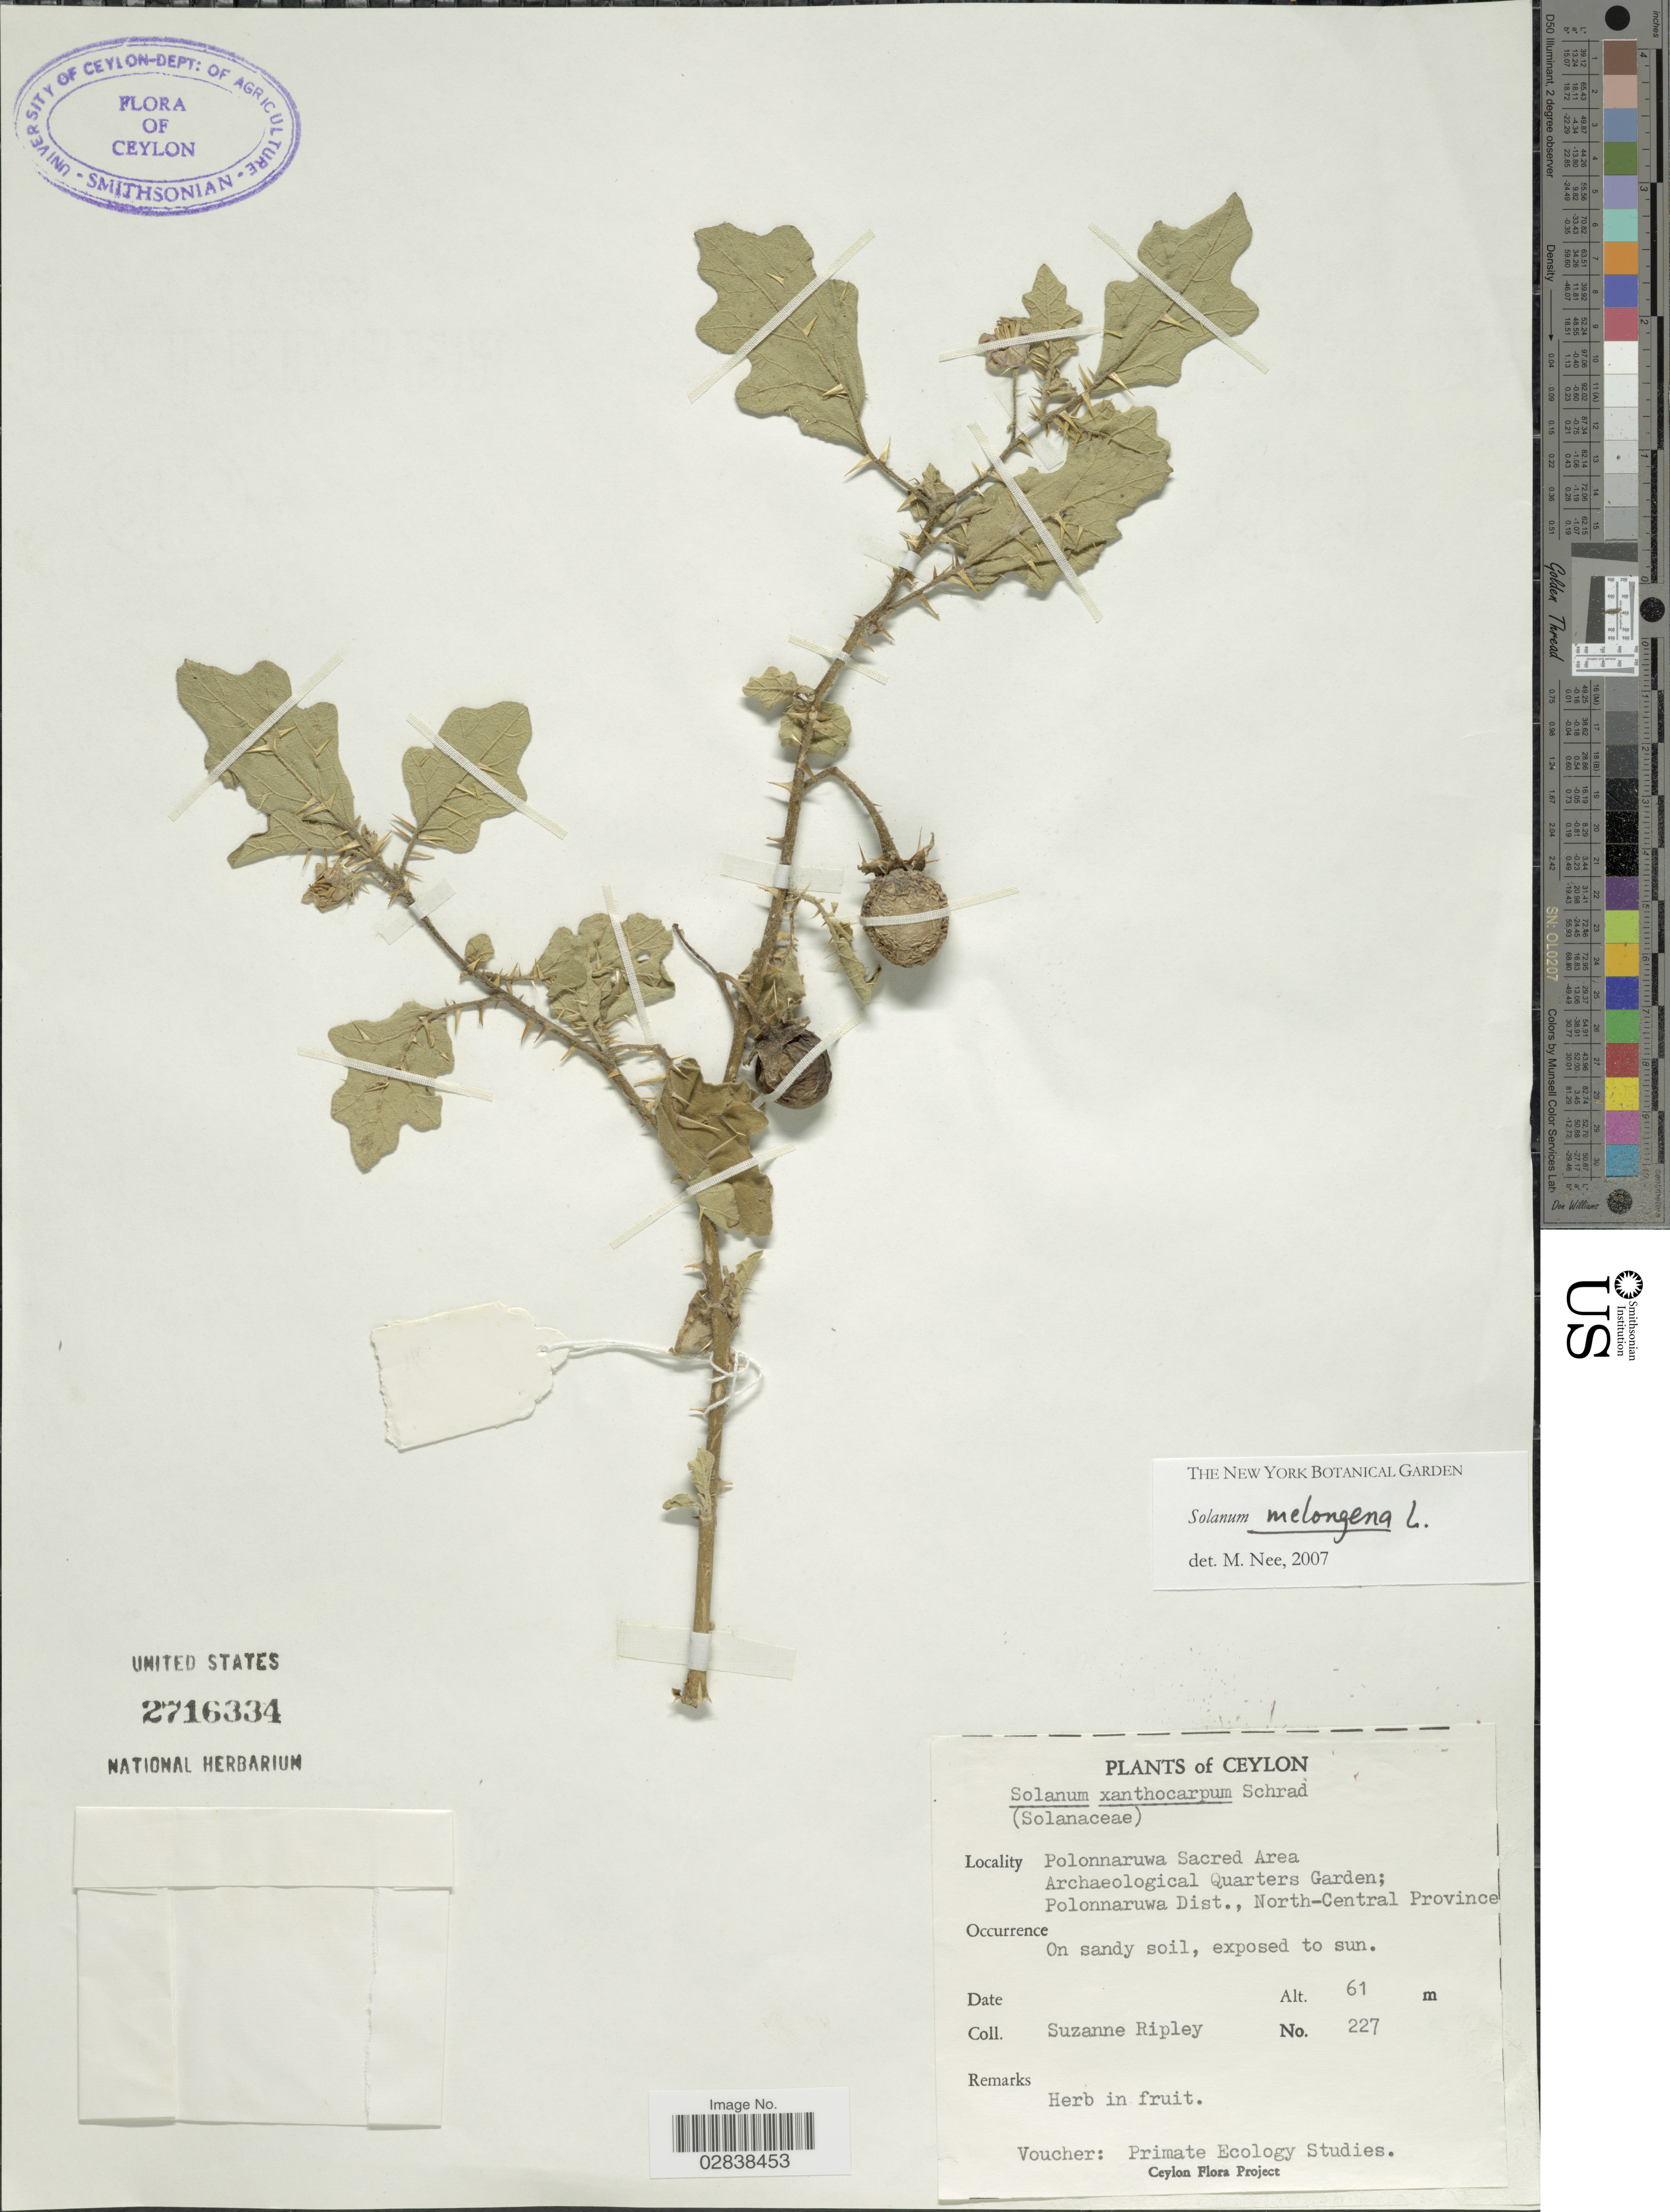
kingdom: Plantae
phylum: Tracheophyta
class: Magnoliopsida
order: Solanales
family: Solanaceae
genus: Solanum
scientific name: Solanum melongena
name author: L.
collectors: S. Ripley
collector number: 227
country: Sri Lanka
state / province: North Central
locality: Ceylon, Polonnaruwa Sacred Area Section 4B Archaeological Quarters Garden; Polonnaruwa Dist., North-Central Province.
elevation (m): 61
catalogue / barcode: US 2716334